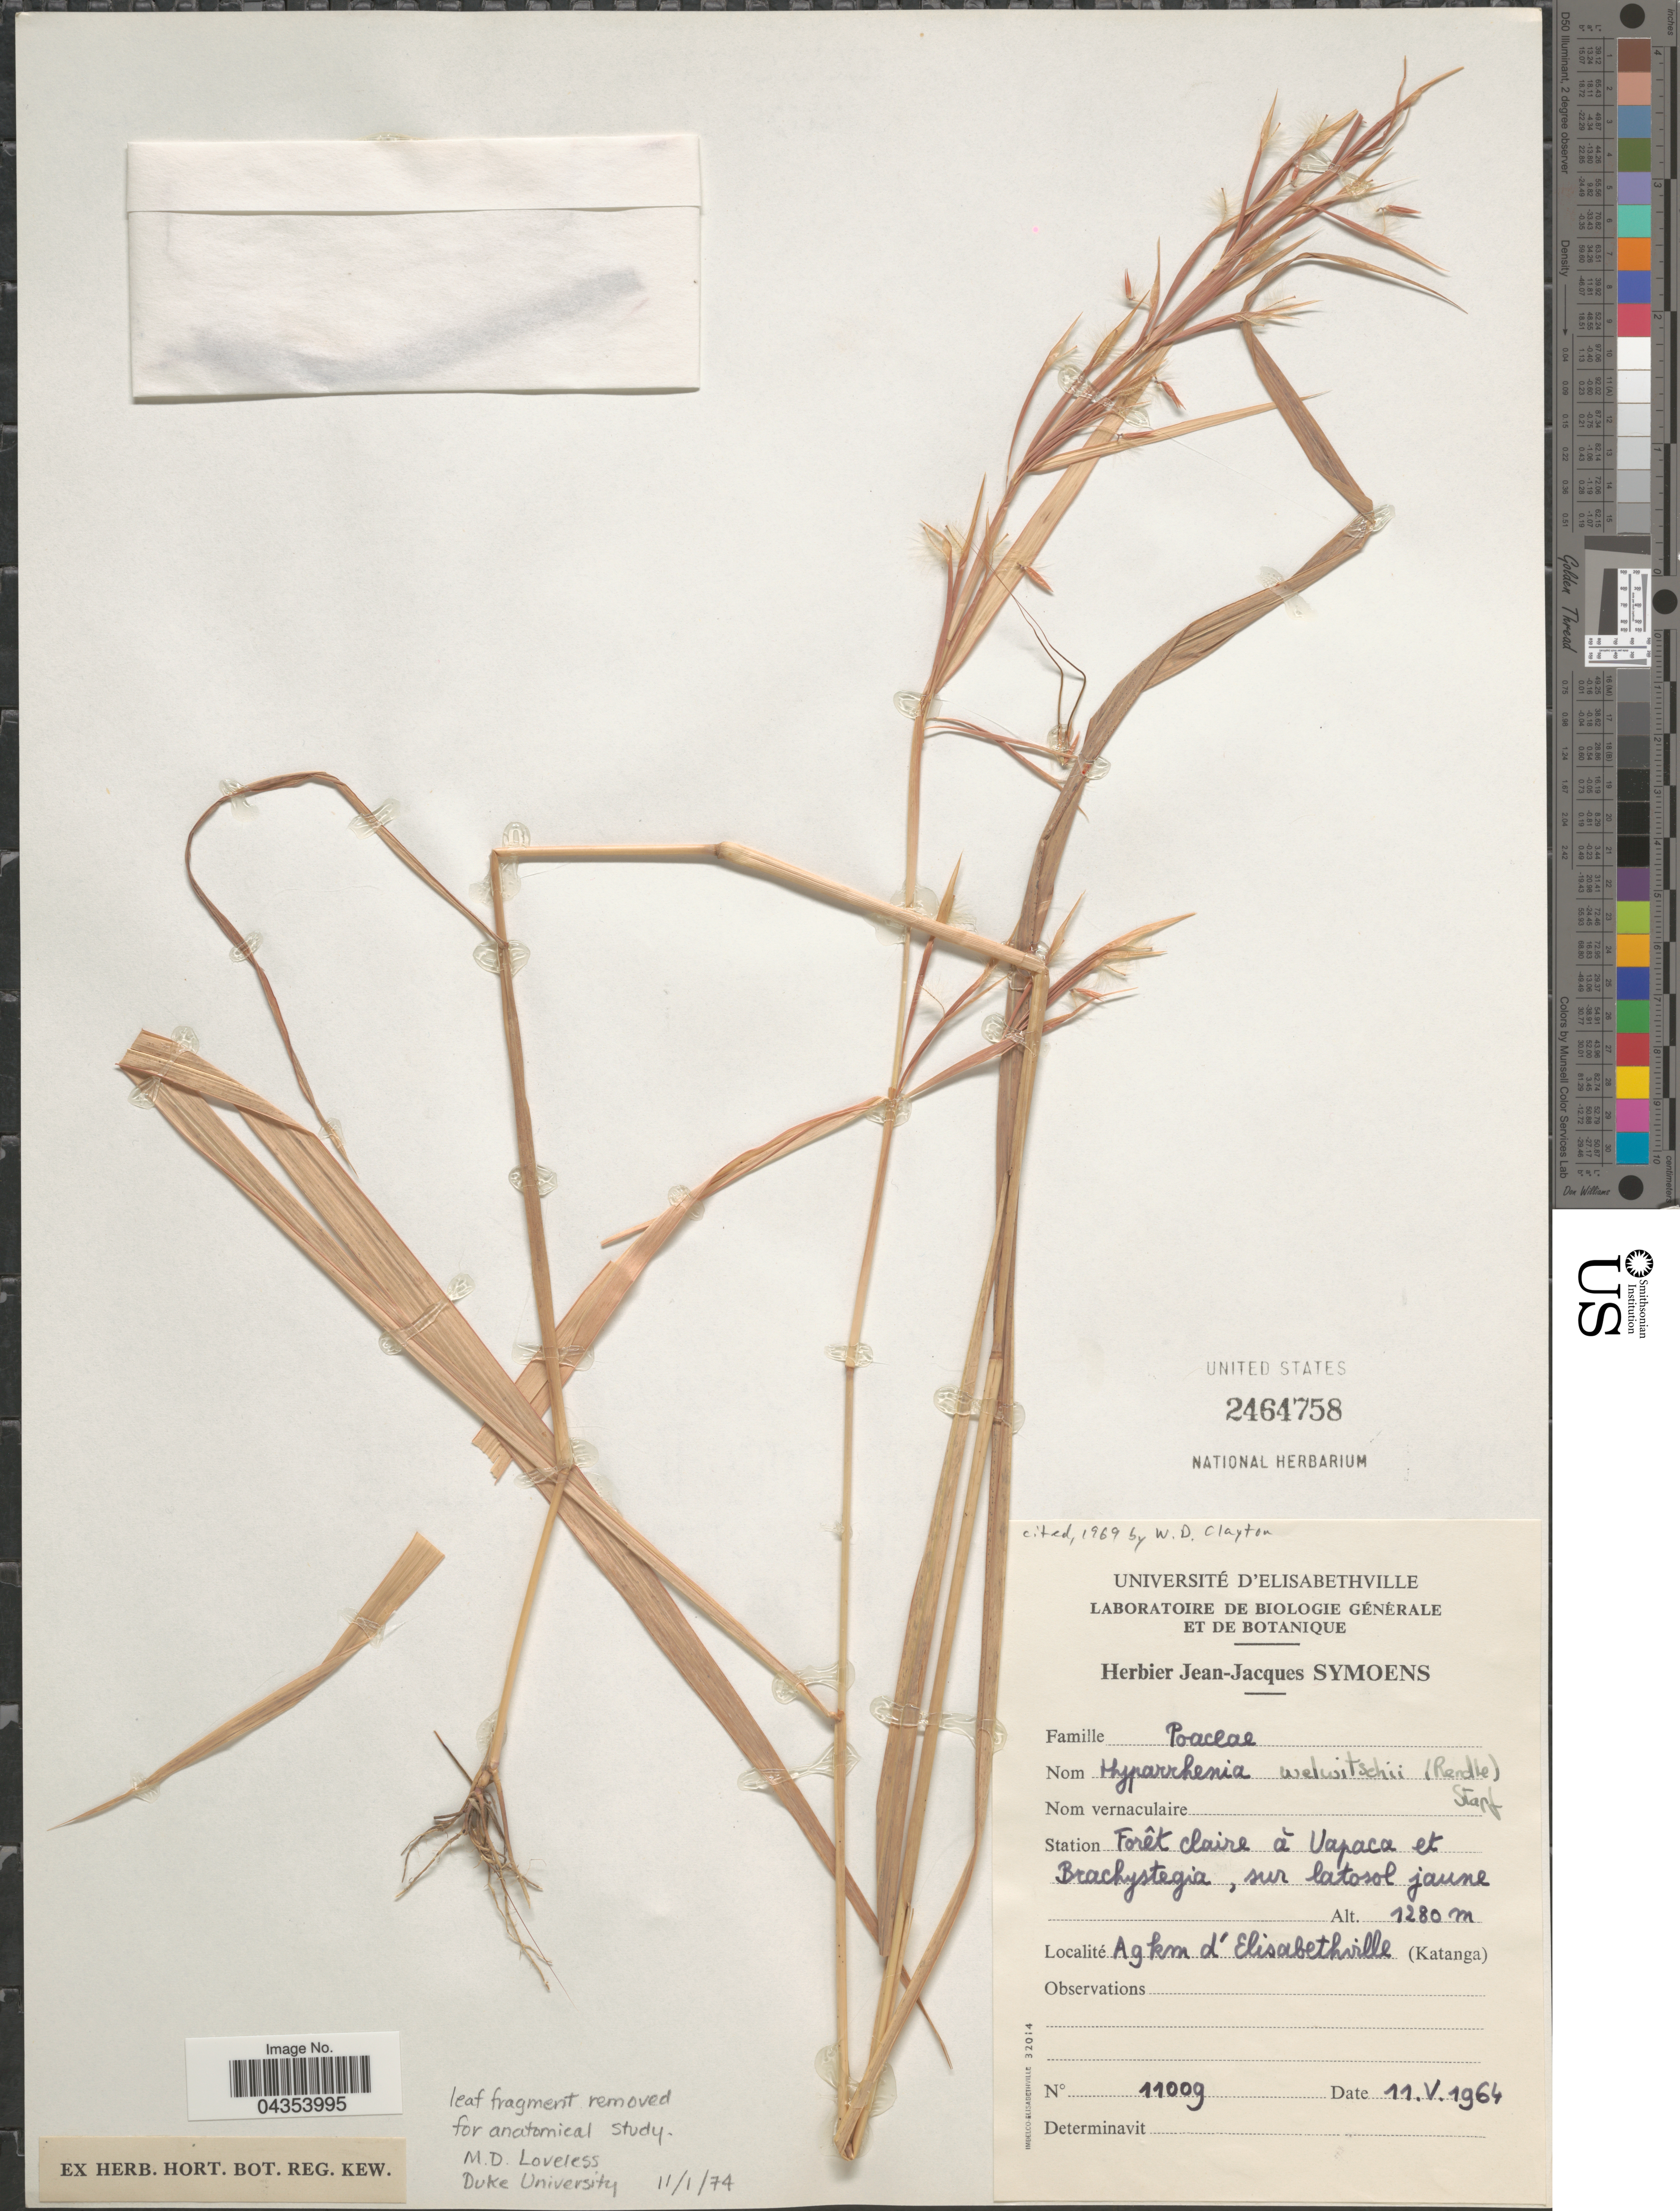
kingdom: Plantae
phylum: Tracheophyta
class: Liliopsida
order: Poales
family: Poaceae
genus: Hyparrhenia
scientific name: Hyparrhenia welwitschii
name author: (Rendle) Stapf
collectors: ex herb. Jean-Jacques Symoens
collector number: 11009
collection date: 1964-05-11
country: Congo, Democratic Republic of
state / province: Haut-Katanga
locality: Station Forêt claire a Vapaca et Brachystegia, sur latosol jaune. A 9 km d'Elisabethville.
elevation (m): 1280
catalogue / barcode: US 2464758